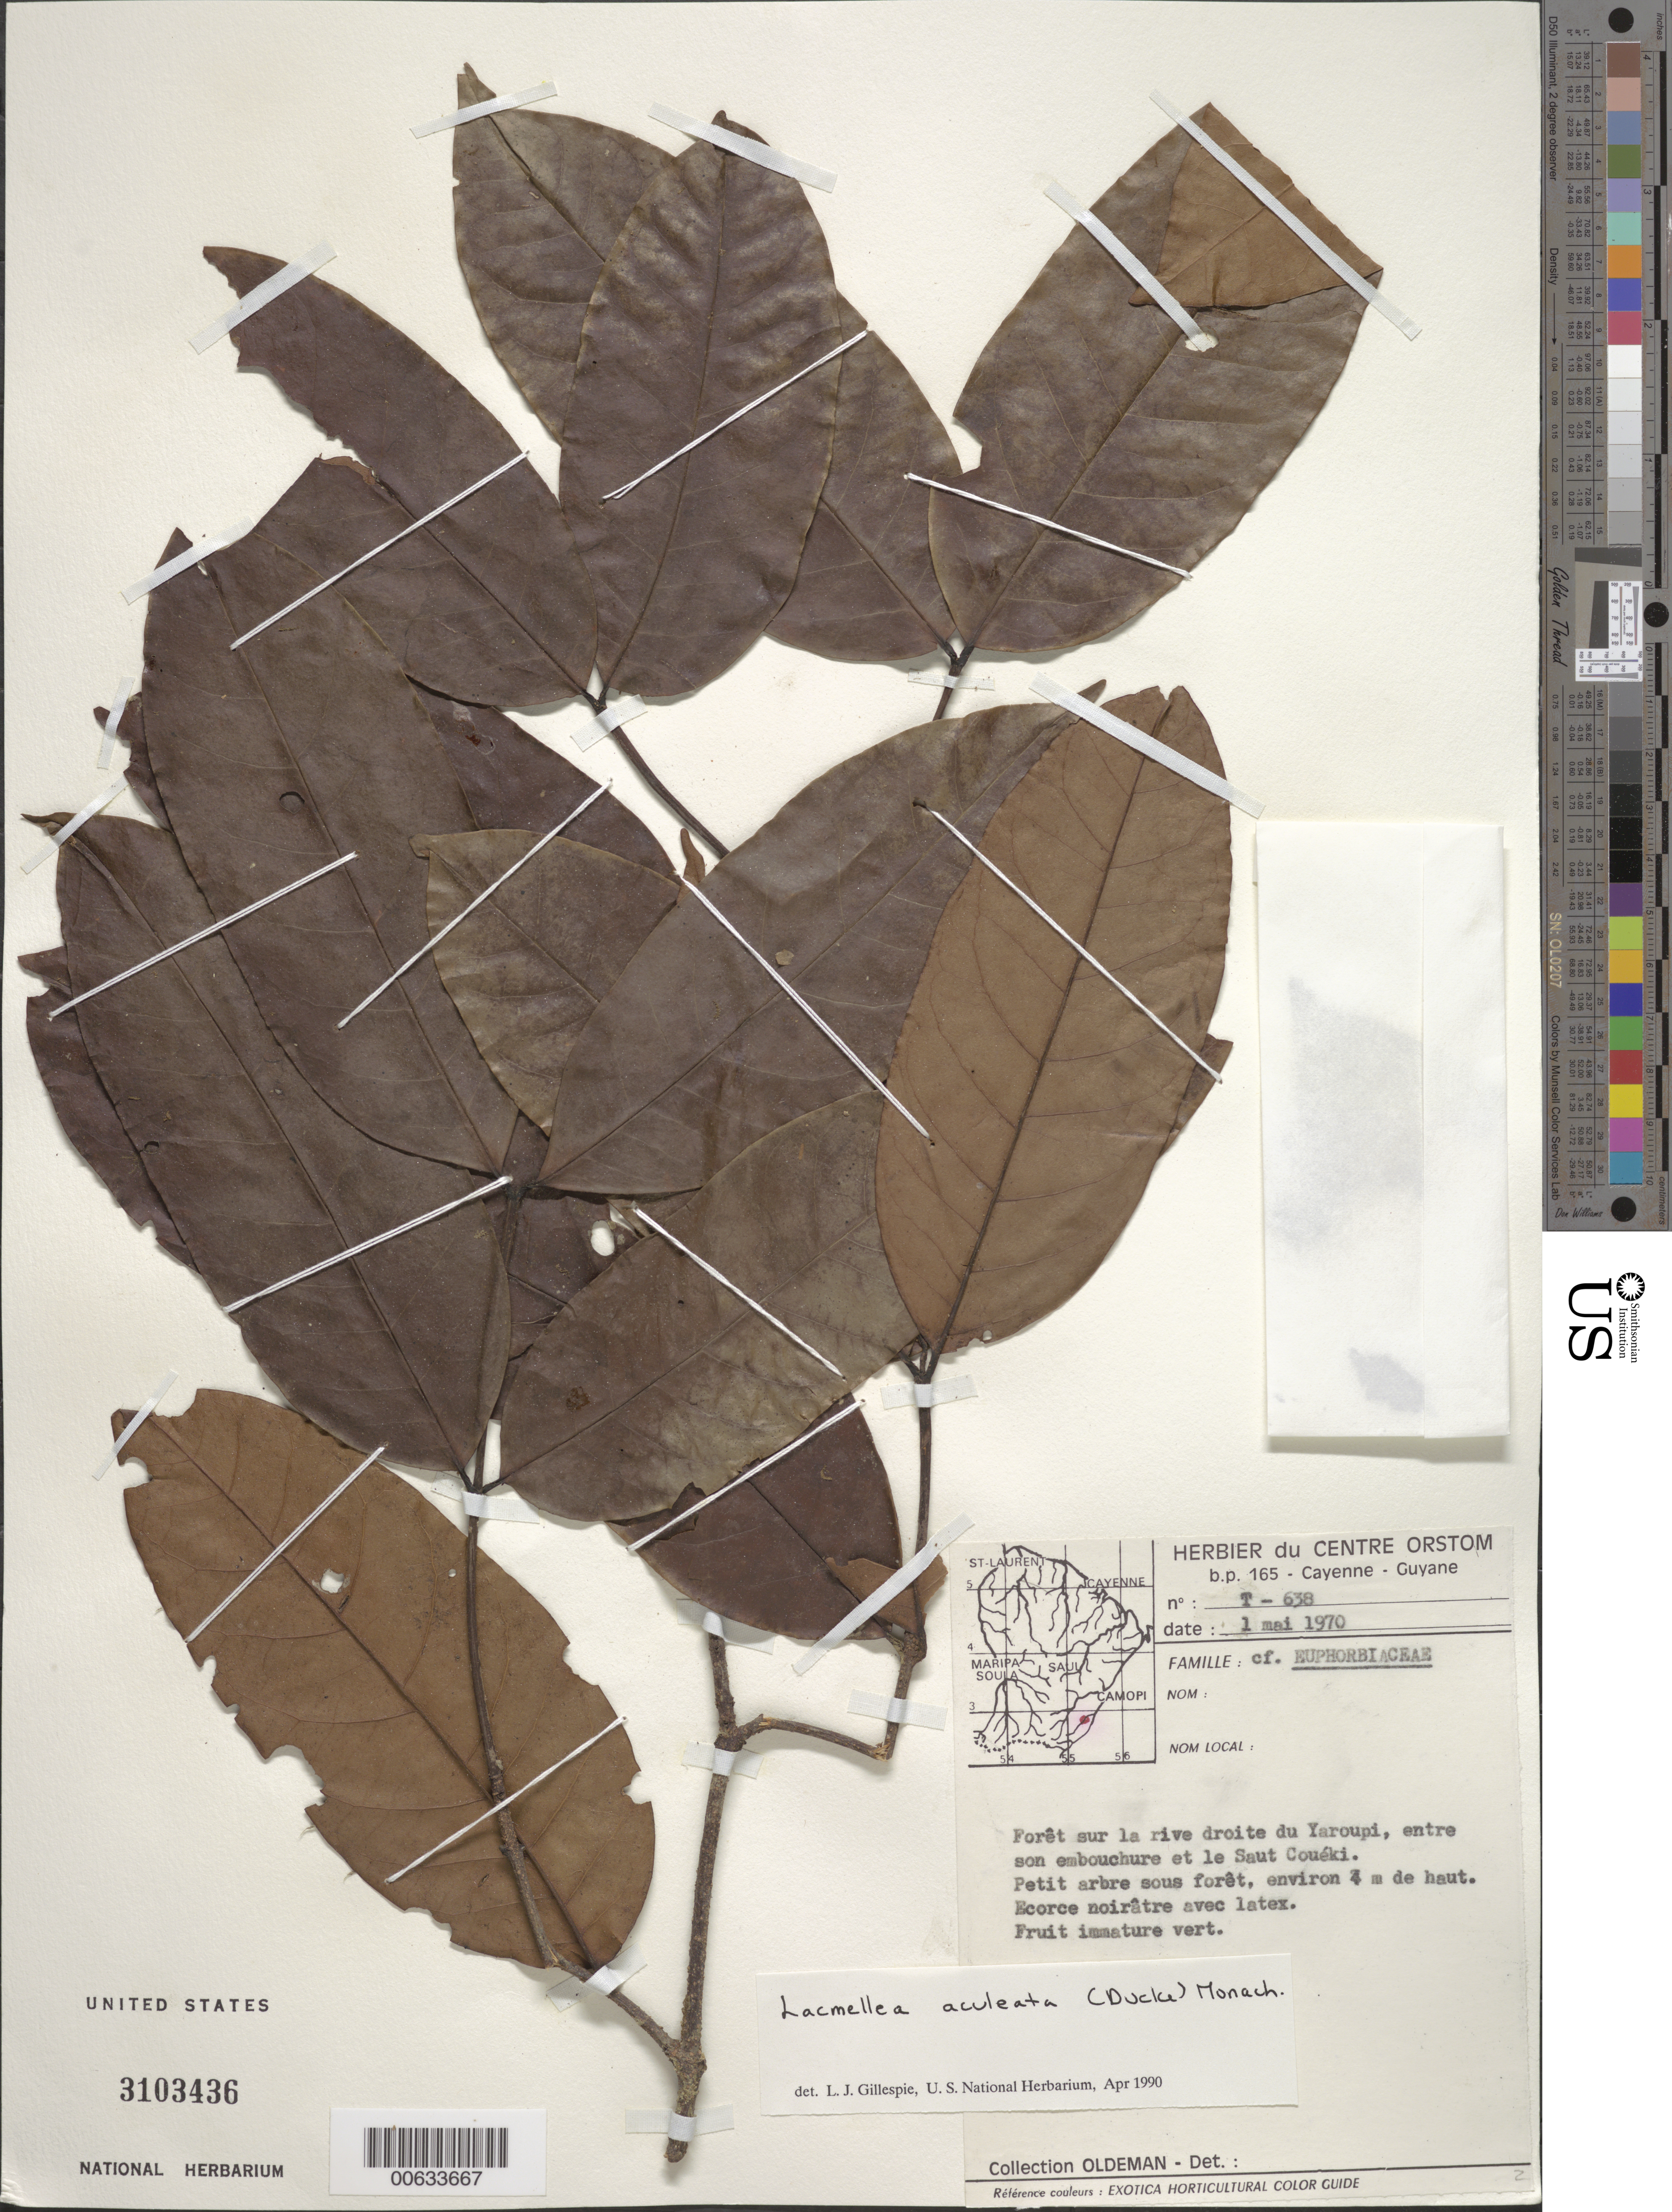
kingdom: Plantae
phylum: Tracheophyta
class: Magnoliopsida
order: Gentianales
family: Apocynaceae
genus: Lacmellea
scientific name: Lacmellea aculeata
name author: (Ducke) Monach.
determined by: Gillespie, L. J.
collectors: R. Oldeman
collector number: T 638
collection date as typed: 1-May-70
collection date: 1970-05-01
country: French Guiana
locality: Rivière Yaroupi, entre son embouchure et le Saut Couéki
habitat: Forest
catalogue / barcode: US 3103436